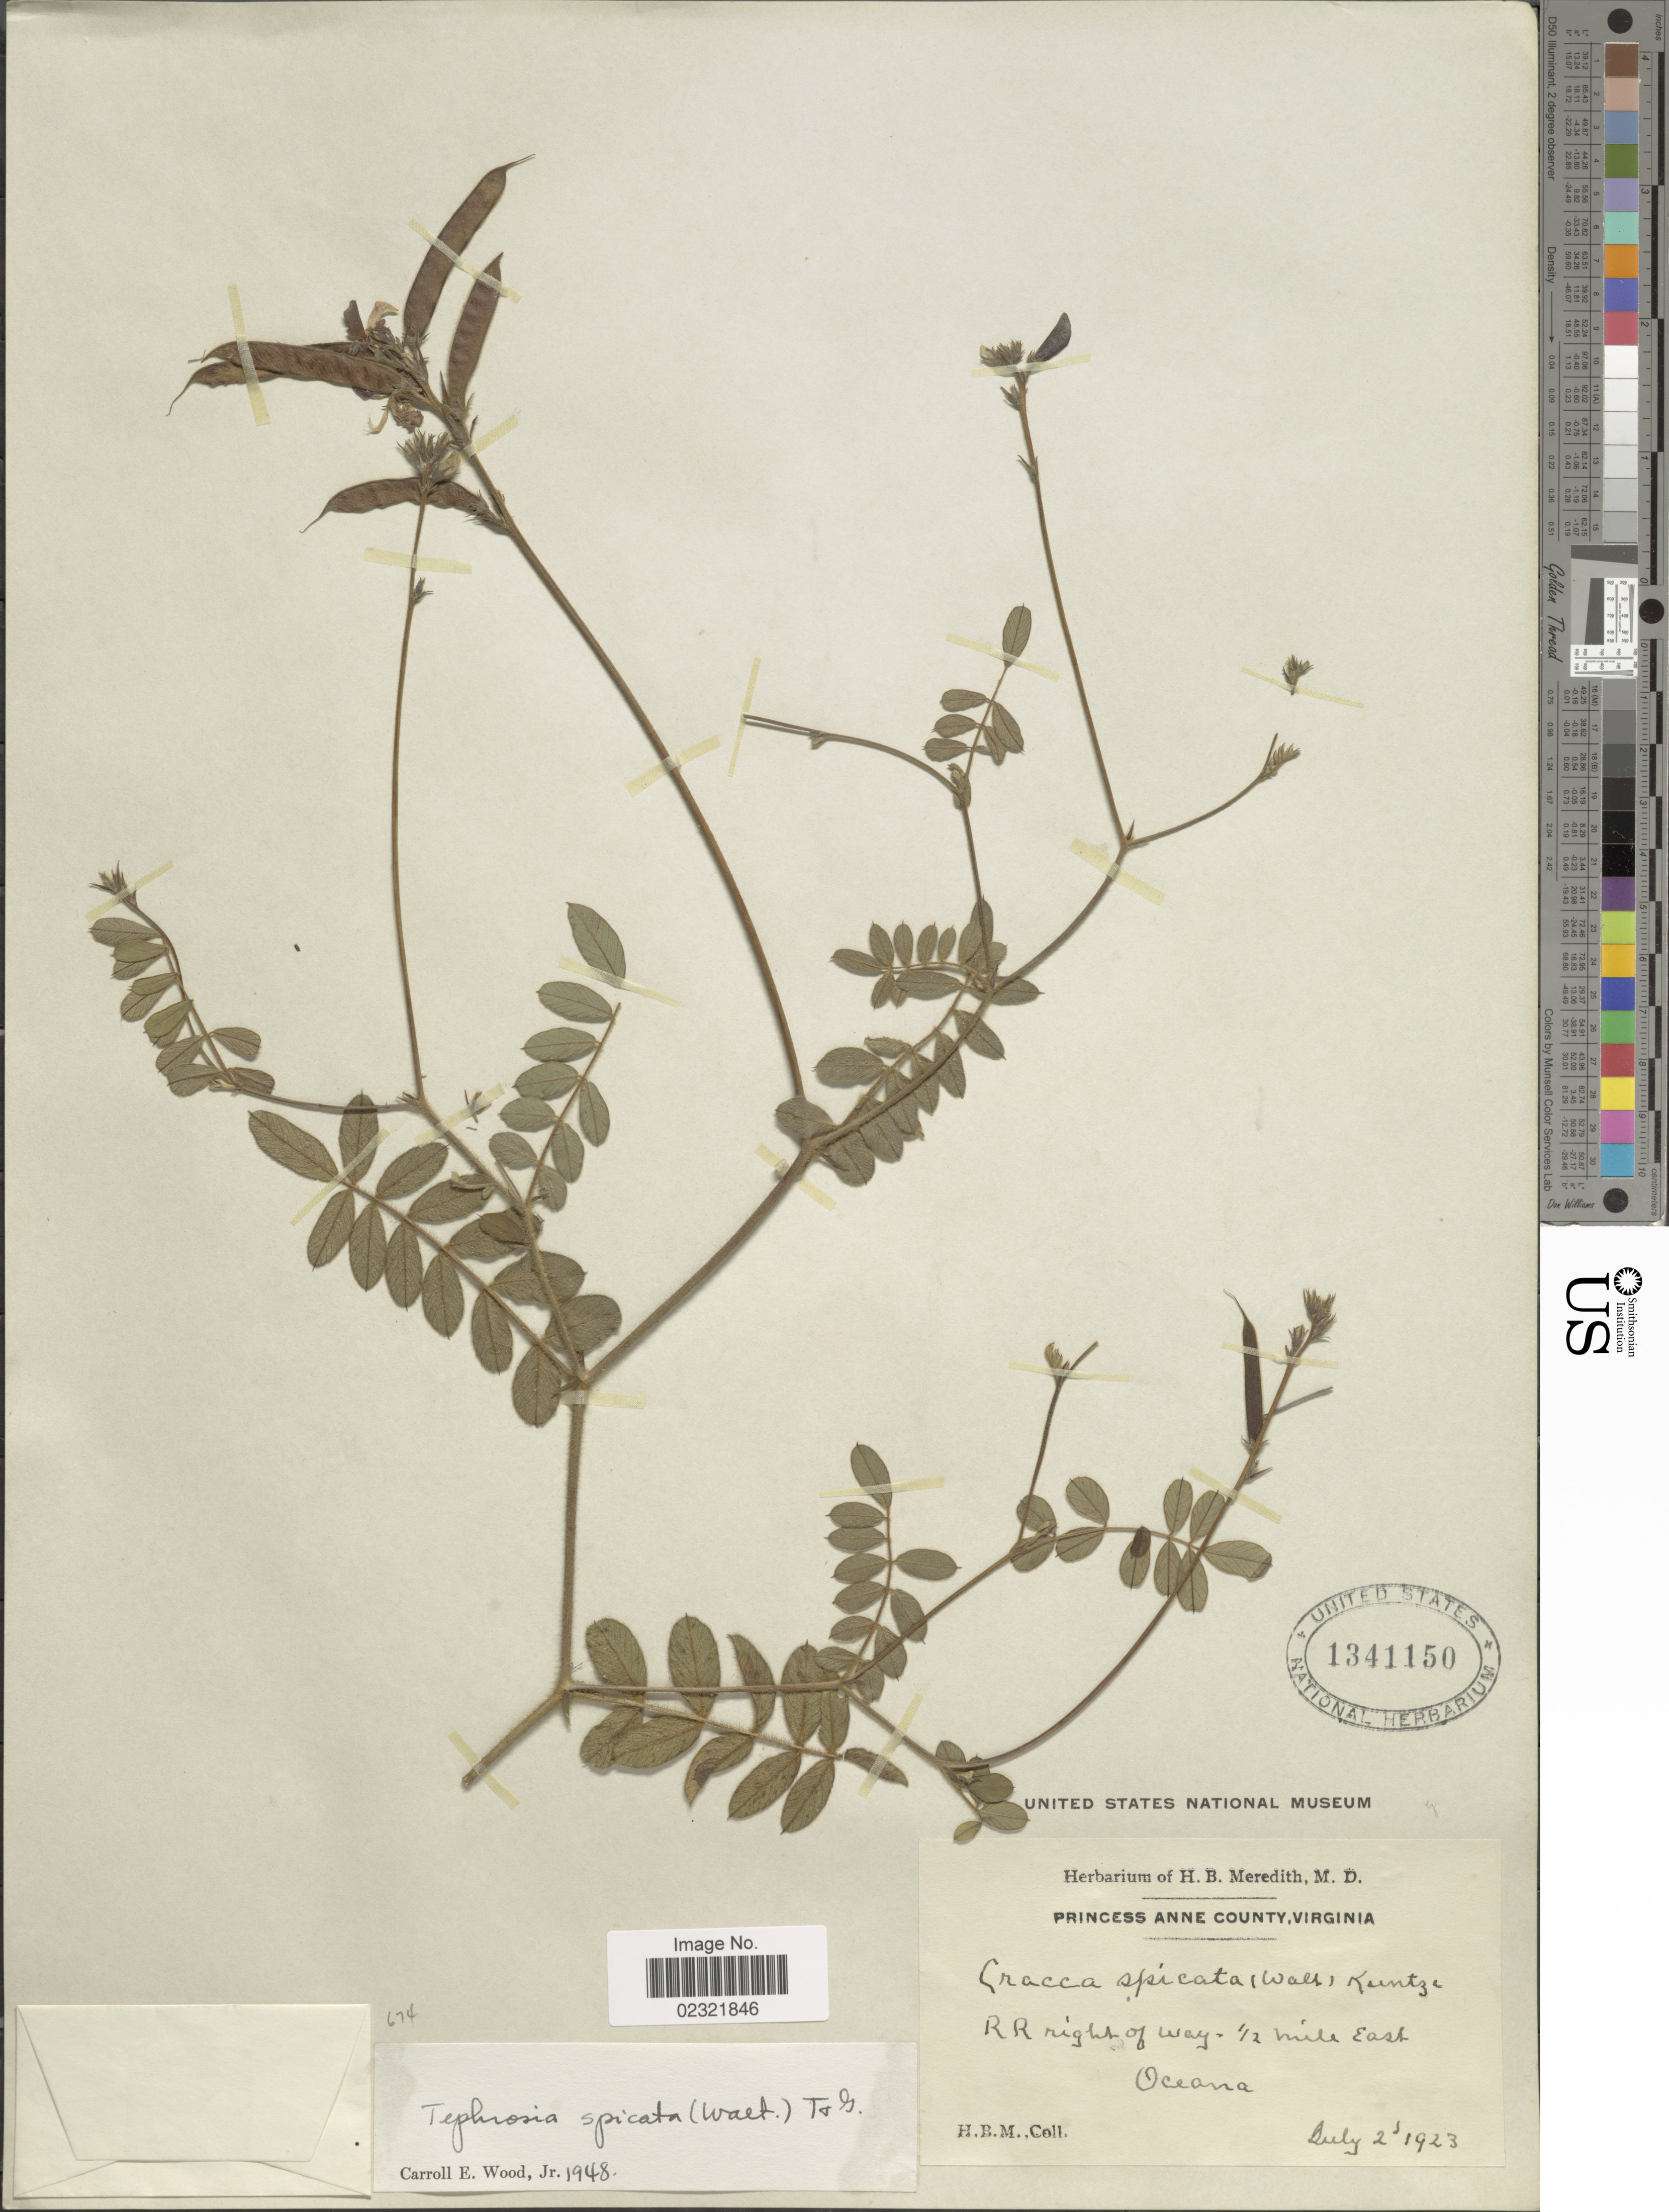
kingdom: Plantae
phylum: Tracheophyta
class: Magnoliopsida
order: Fabales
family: Fabaceae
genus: Tephrosia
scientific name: Tephrosia spicata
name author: (Walter) Torr. & A. Gray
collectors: H. Meredith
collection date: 1923-07-02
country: United States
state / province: Virginia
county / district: City of Virginia Beach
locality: Princess Anne (=historic county name)County, RR right of Way - ½ mile east Oceana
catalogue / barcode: US 1341150